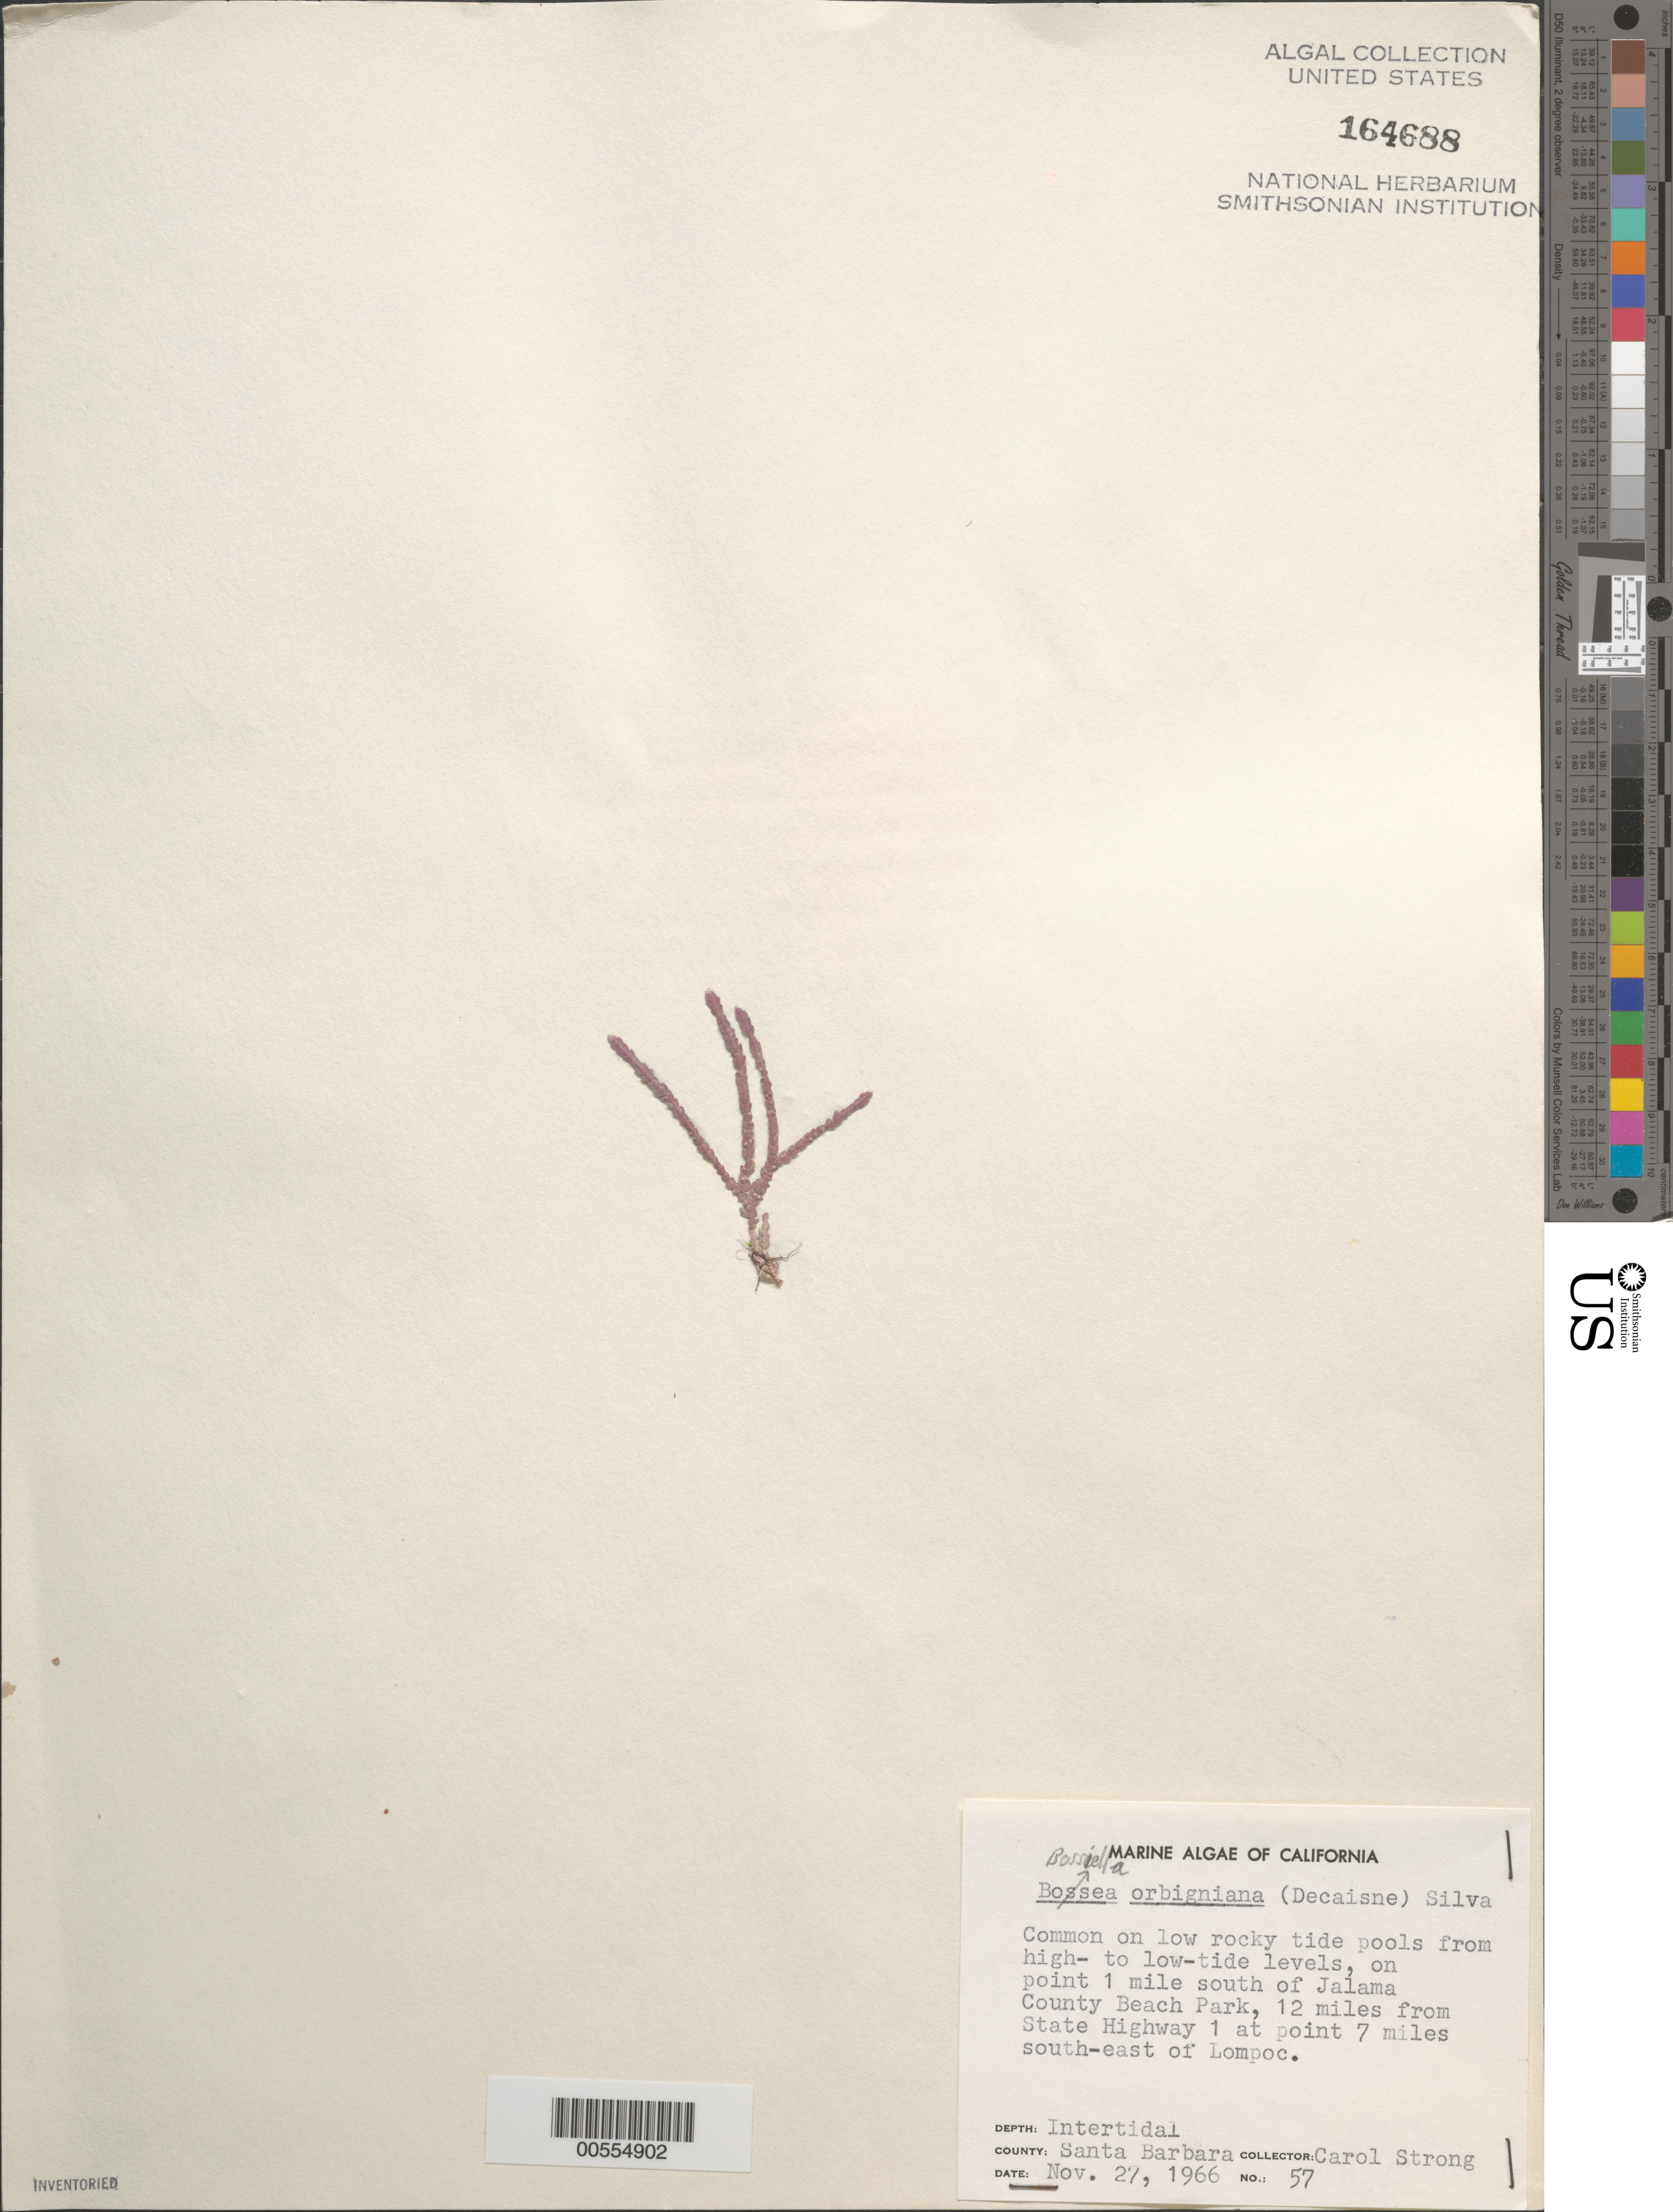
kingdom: Plantae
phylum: Rhodophyta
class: Florideophyceae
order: Corallinales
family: Corallinaceae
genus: Bossiella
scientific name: Bossiella orbigniana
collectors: C. Strong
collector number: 57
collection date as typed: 27 Nov 1966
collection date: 1966-11-27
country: United States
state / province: California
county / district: Santa Barbara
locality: Point 1 mile south of Jalama County Beach Park, 12 miles from St. Hwy 1, 7 miles southeast of Lompoc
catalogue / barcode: US 164688